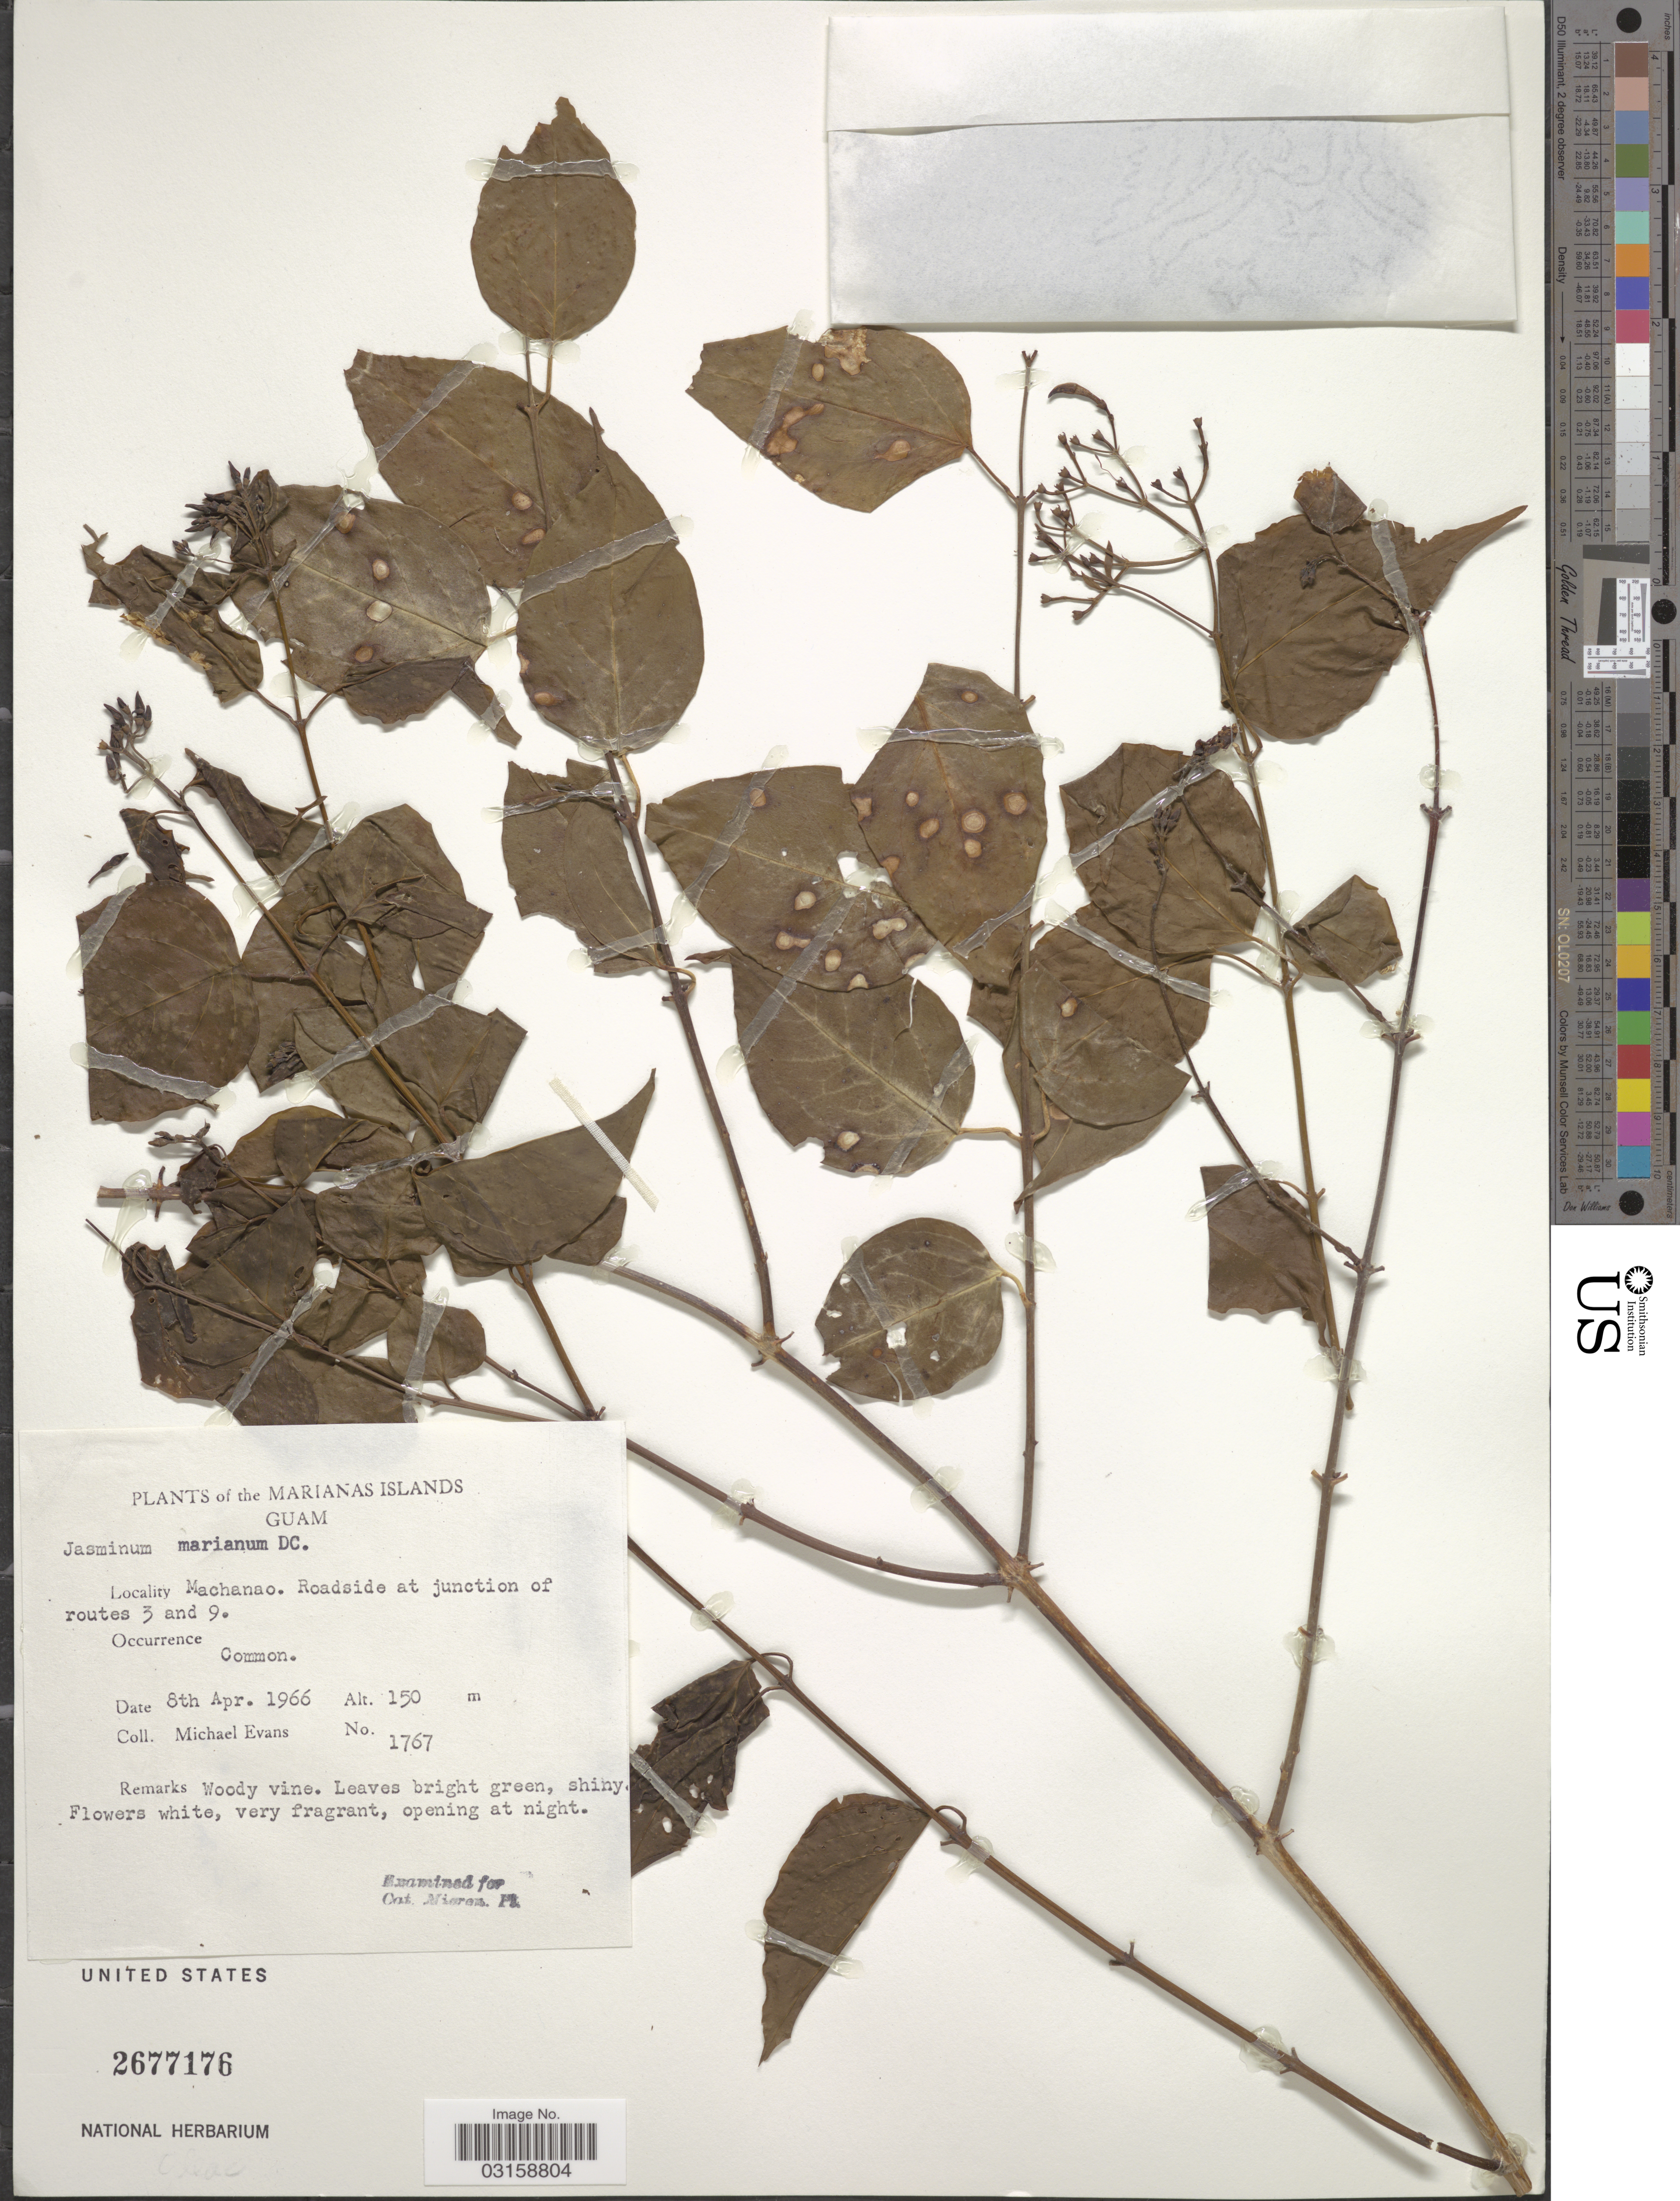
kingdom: Plantae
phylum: Tracheophyta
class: Magnoliopsida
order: Lamiales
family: Oleaceae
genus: Jasminum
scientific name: Jasminum marianum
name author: DC.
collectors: M. Evans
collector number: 1767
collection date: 1966-04-08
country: Guam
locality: Marianas Islands. Machanao. Roadside at junction of routes 3 and 9.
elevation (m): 150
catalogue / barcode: US 2677176